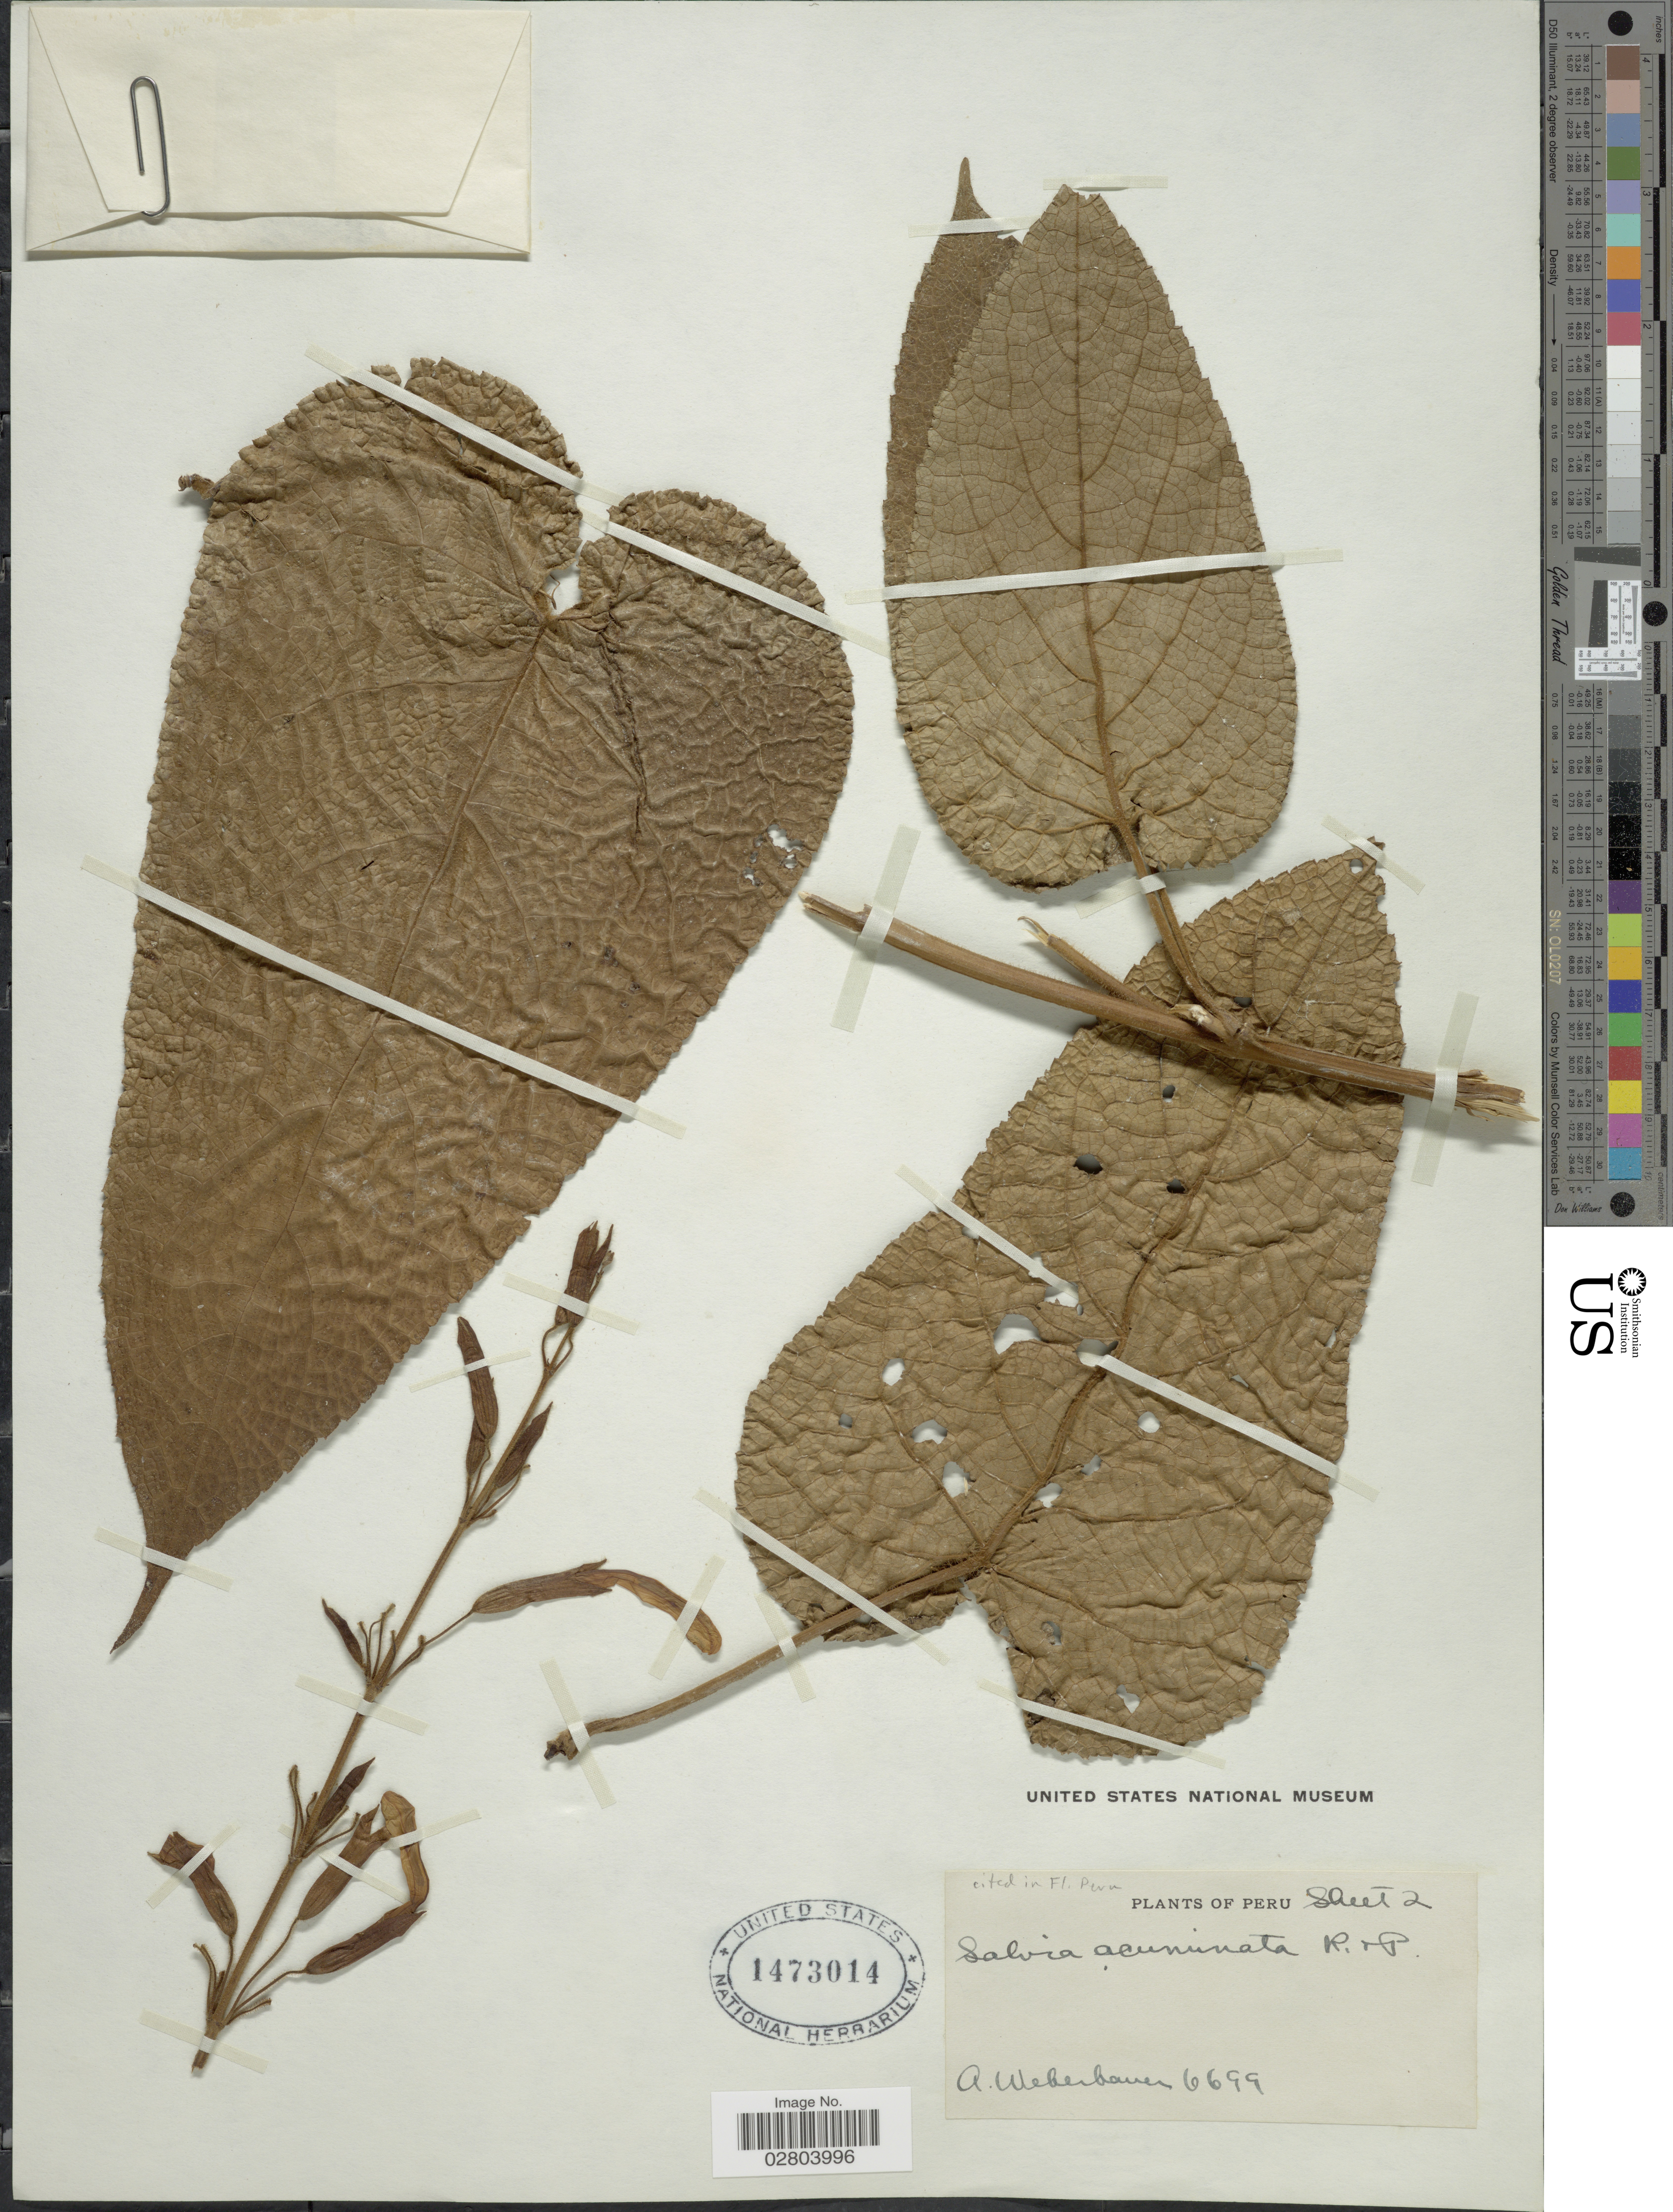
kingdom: Plantae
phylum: Tracheophyta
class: Magnoliopsida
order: Lamiales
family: Lamiaceae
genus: Salvia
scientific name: Salvia acuminata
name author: Ruiz & Pav.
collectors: A. Weberbauer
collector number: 6699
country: Peru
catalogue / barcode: US 1473014